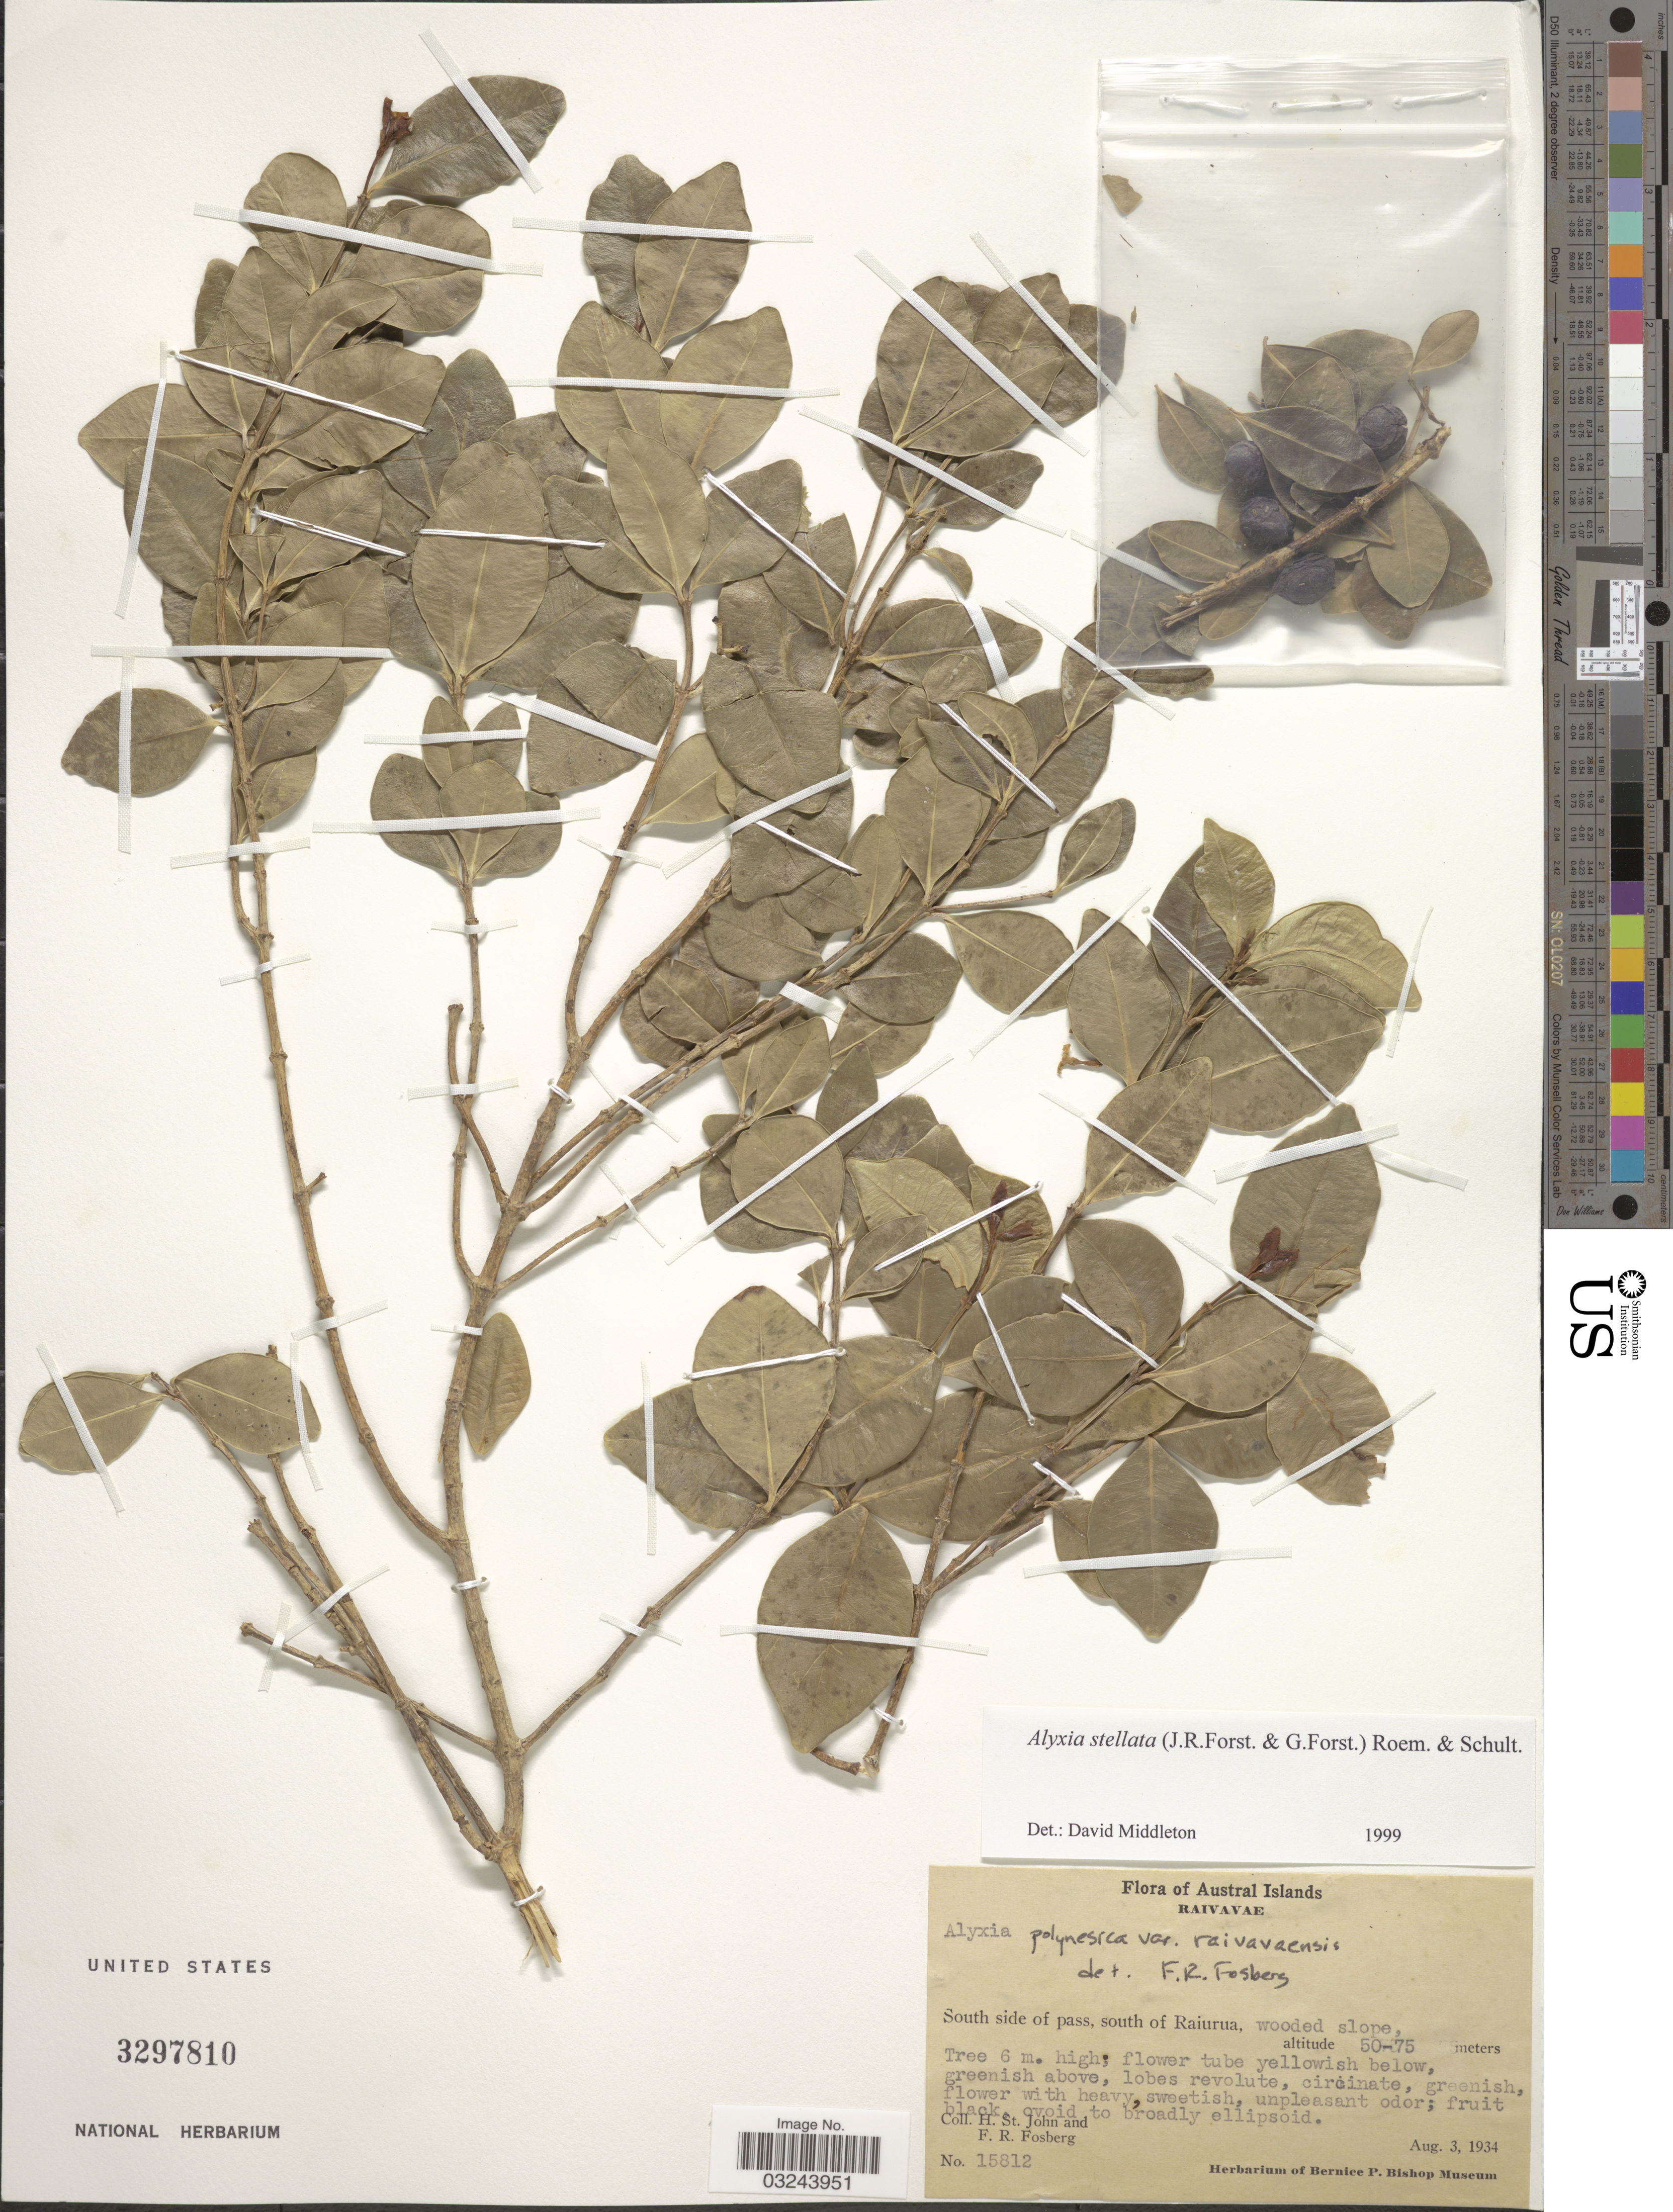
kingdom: Plantae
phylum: Tracheophyta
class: Magnoliopsida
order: Gentianales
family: Apocynaceae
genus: Alyxia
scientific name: Alyxia stellata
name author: (J.R. Forst. & G. Forst.) Roem. & Schult.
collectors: H. St. John & F. R. Fosberg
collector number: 15812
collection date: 1934-08-03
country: French Polynesia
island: Raivavae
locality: Austral Islands. Raivavae. South side of pass, south of Raiurua.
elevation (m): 50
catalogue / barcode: US 3297810